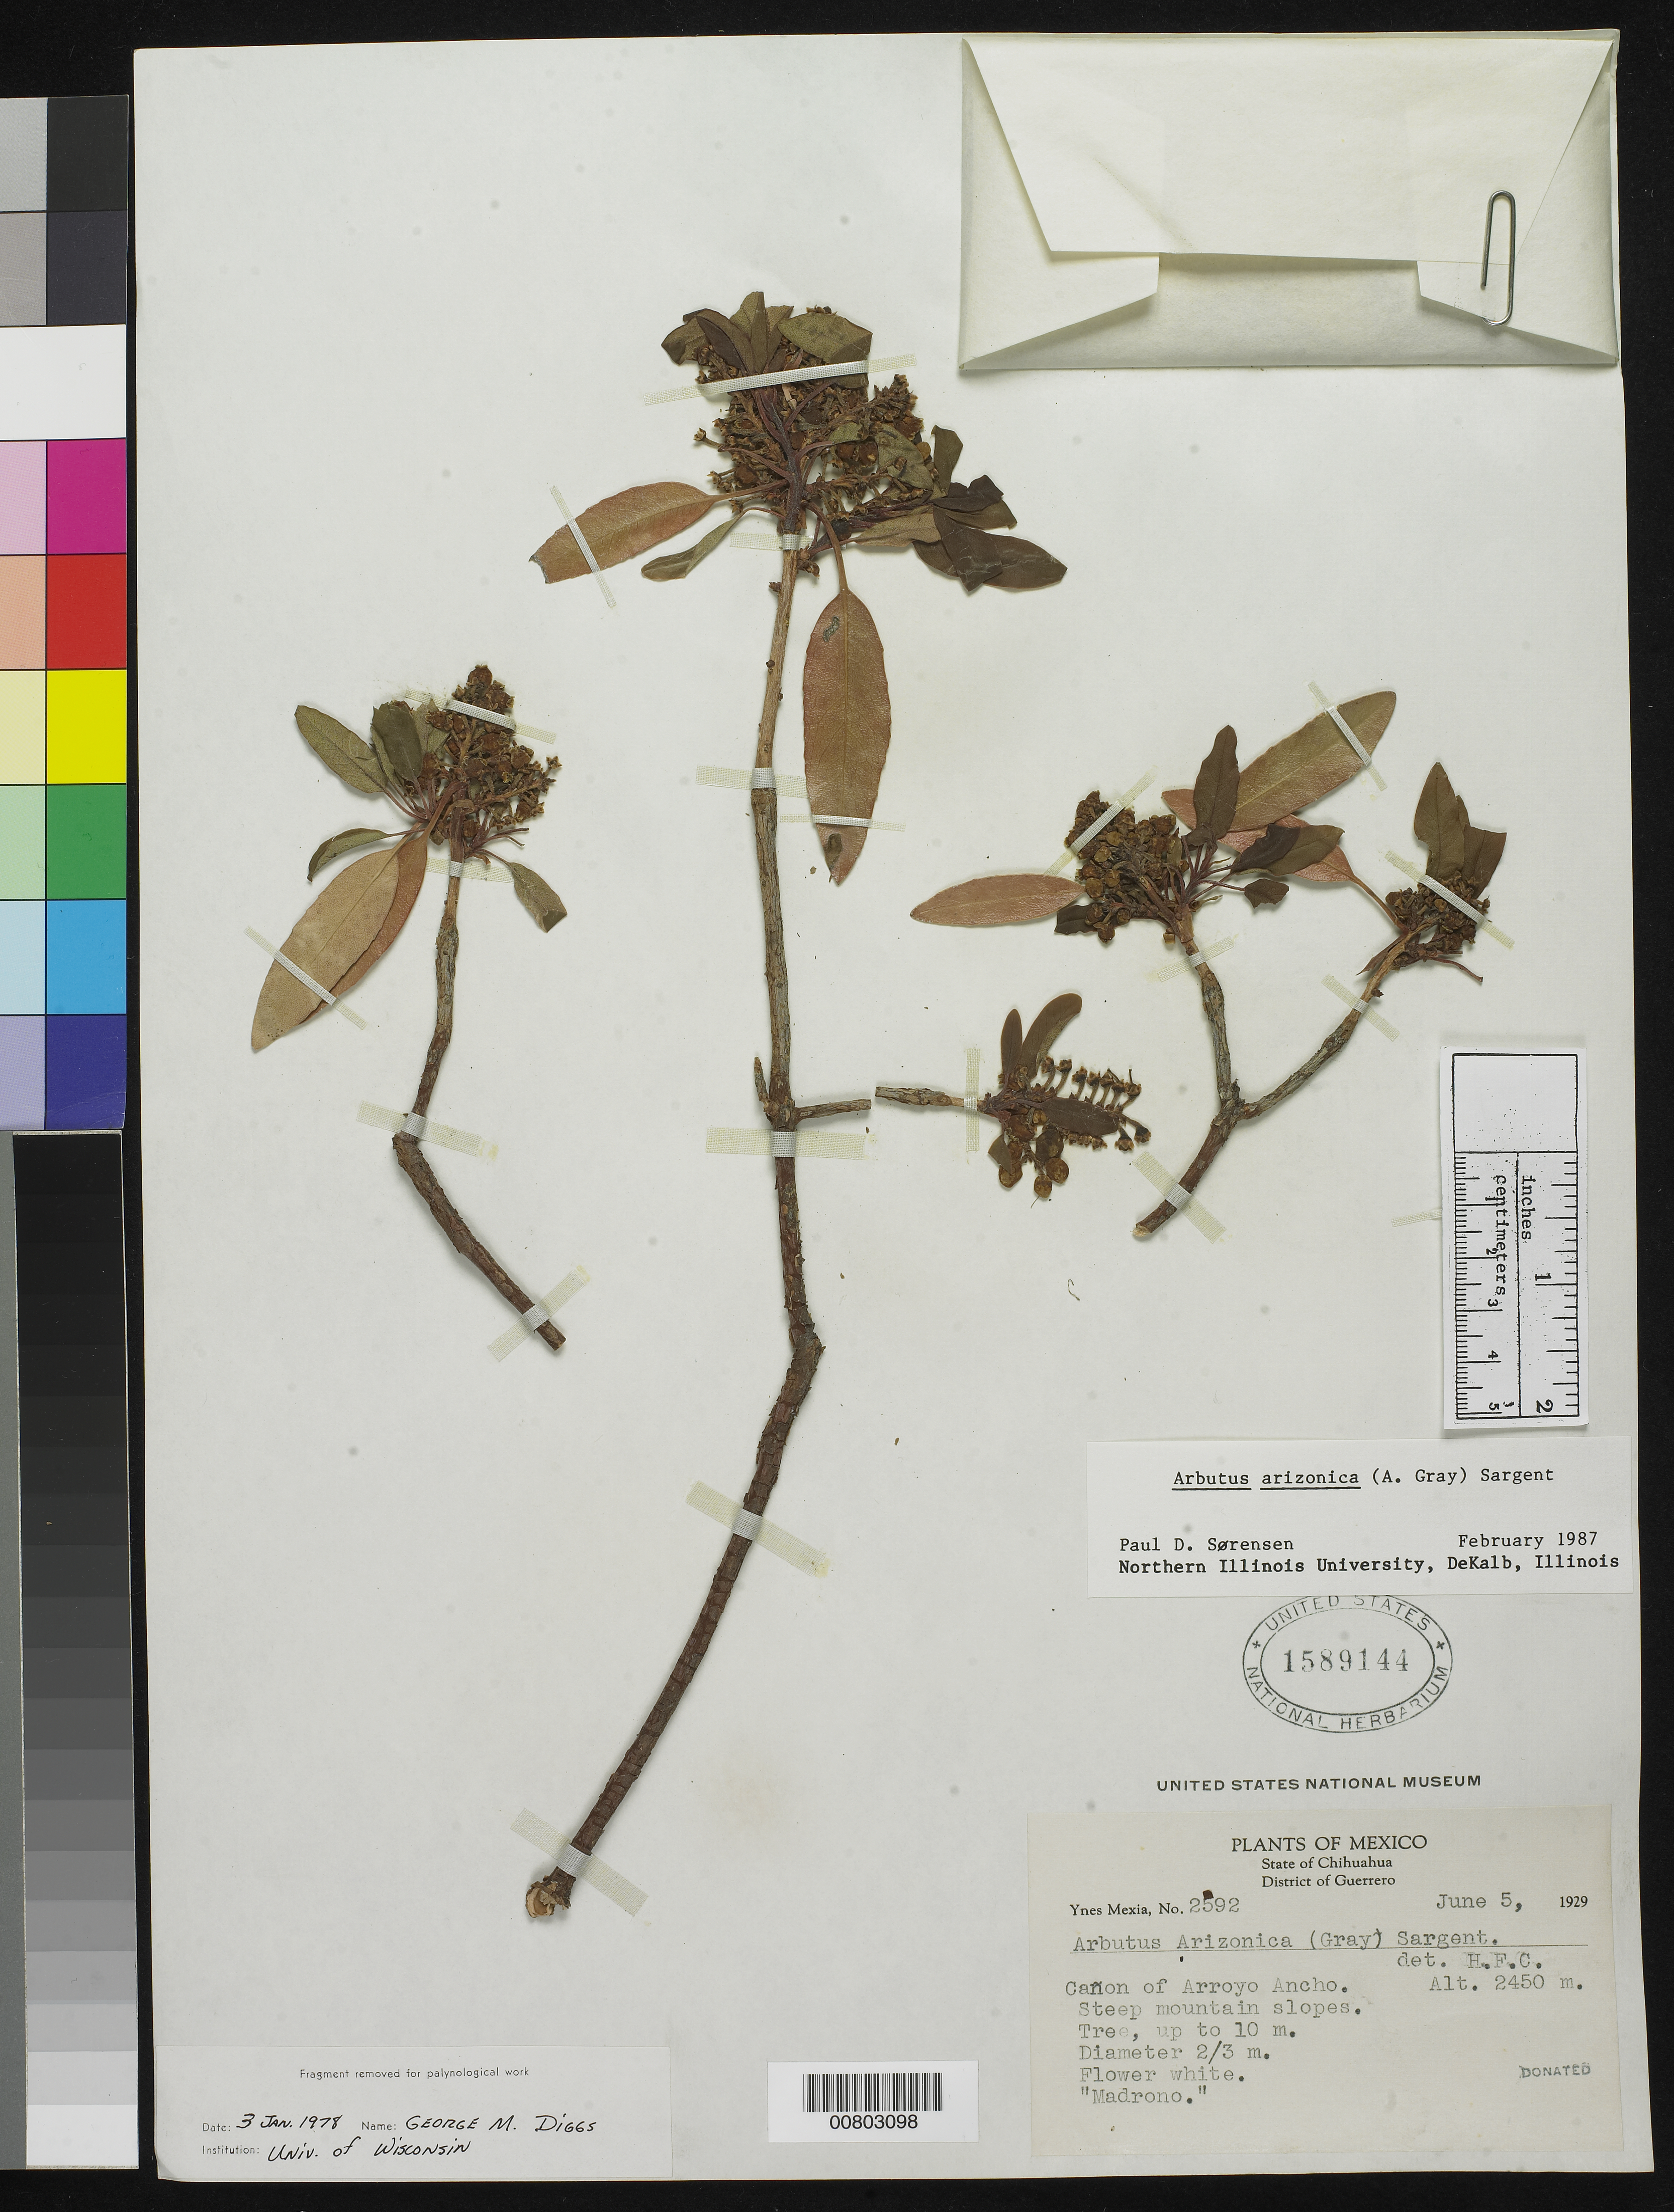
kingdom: Plantae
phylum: Tracheophyta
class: Magnoliopsida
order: Ericales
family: Ericaceae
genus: Arbutus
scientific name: Arbutus arizonica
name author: (A. Gray) Sarg.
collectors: Y. Mexia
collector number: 2592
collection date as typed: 05 Jun 1929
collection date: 1929-06-05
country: Mexico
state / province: Chihuahua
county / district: Guerrero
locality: Cañon of Arroyo Ancho, Chihuahua.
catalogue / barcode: US 1589144